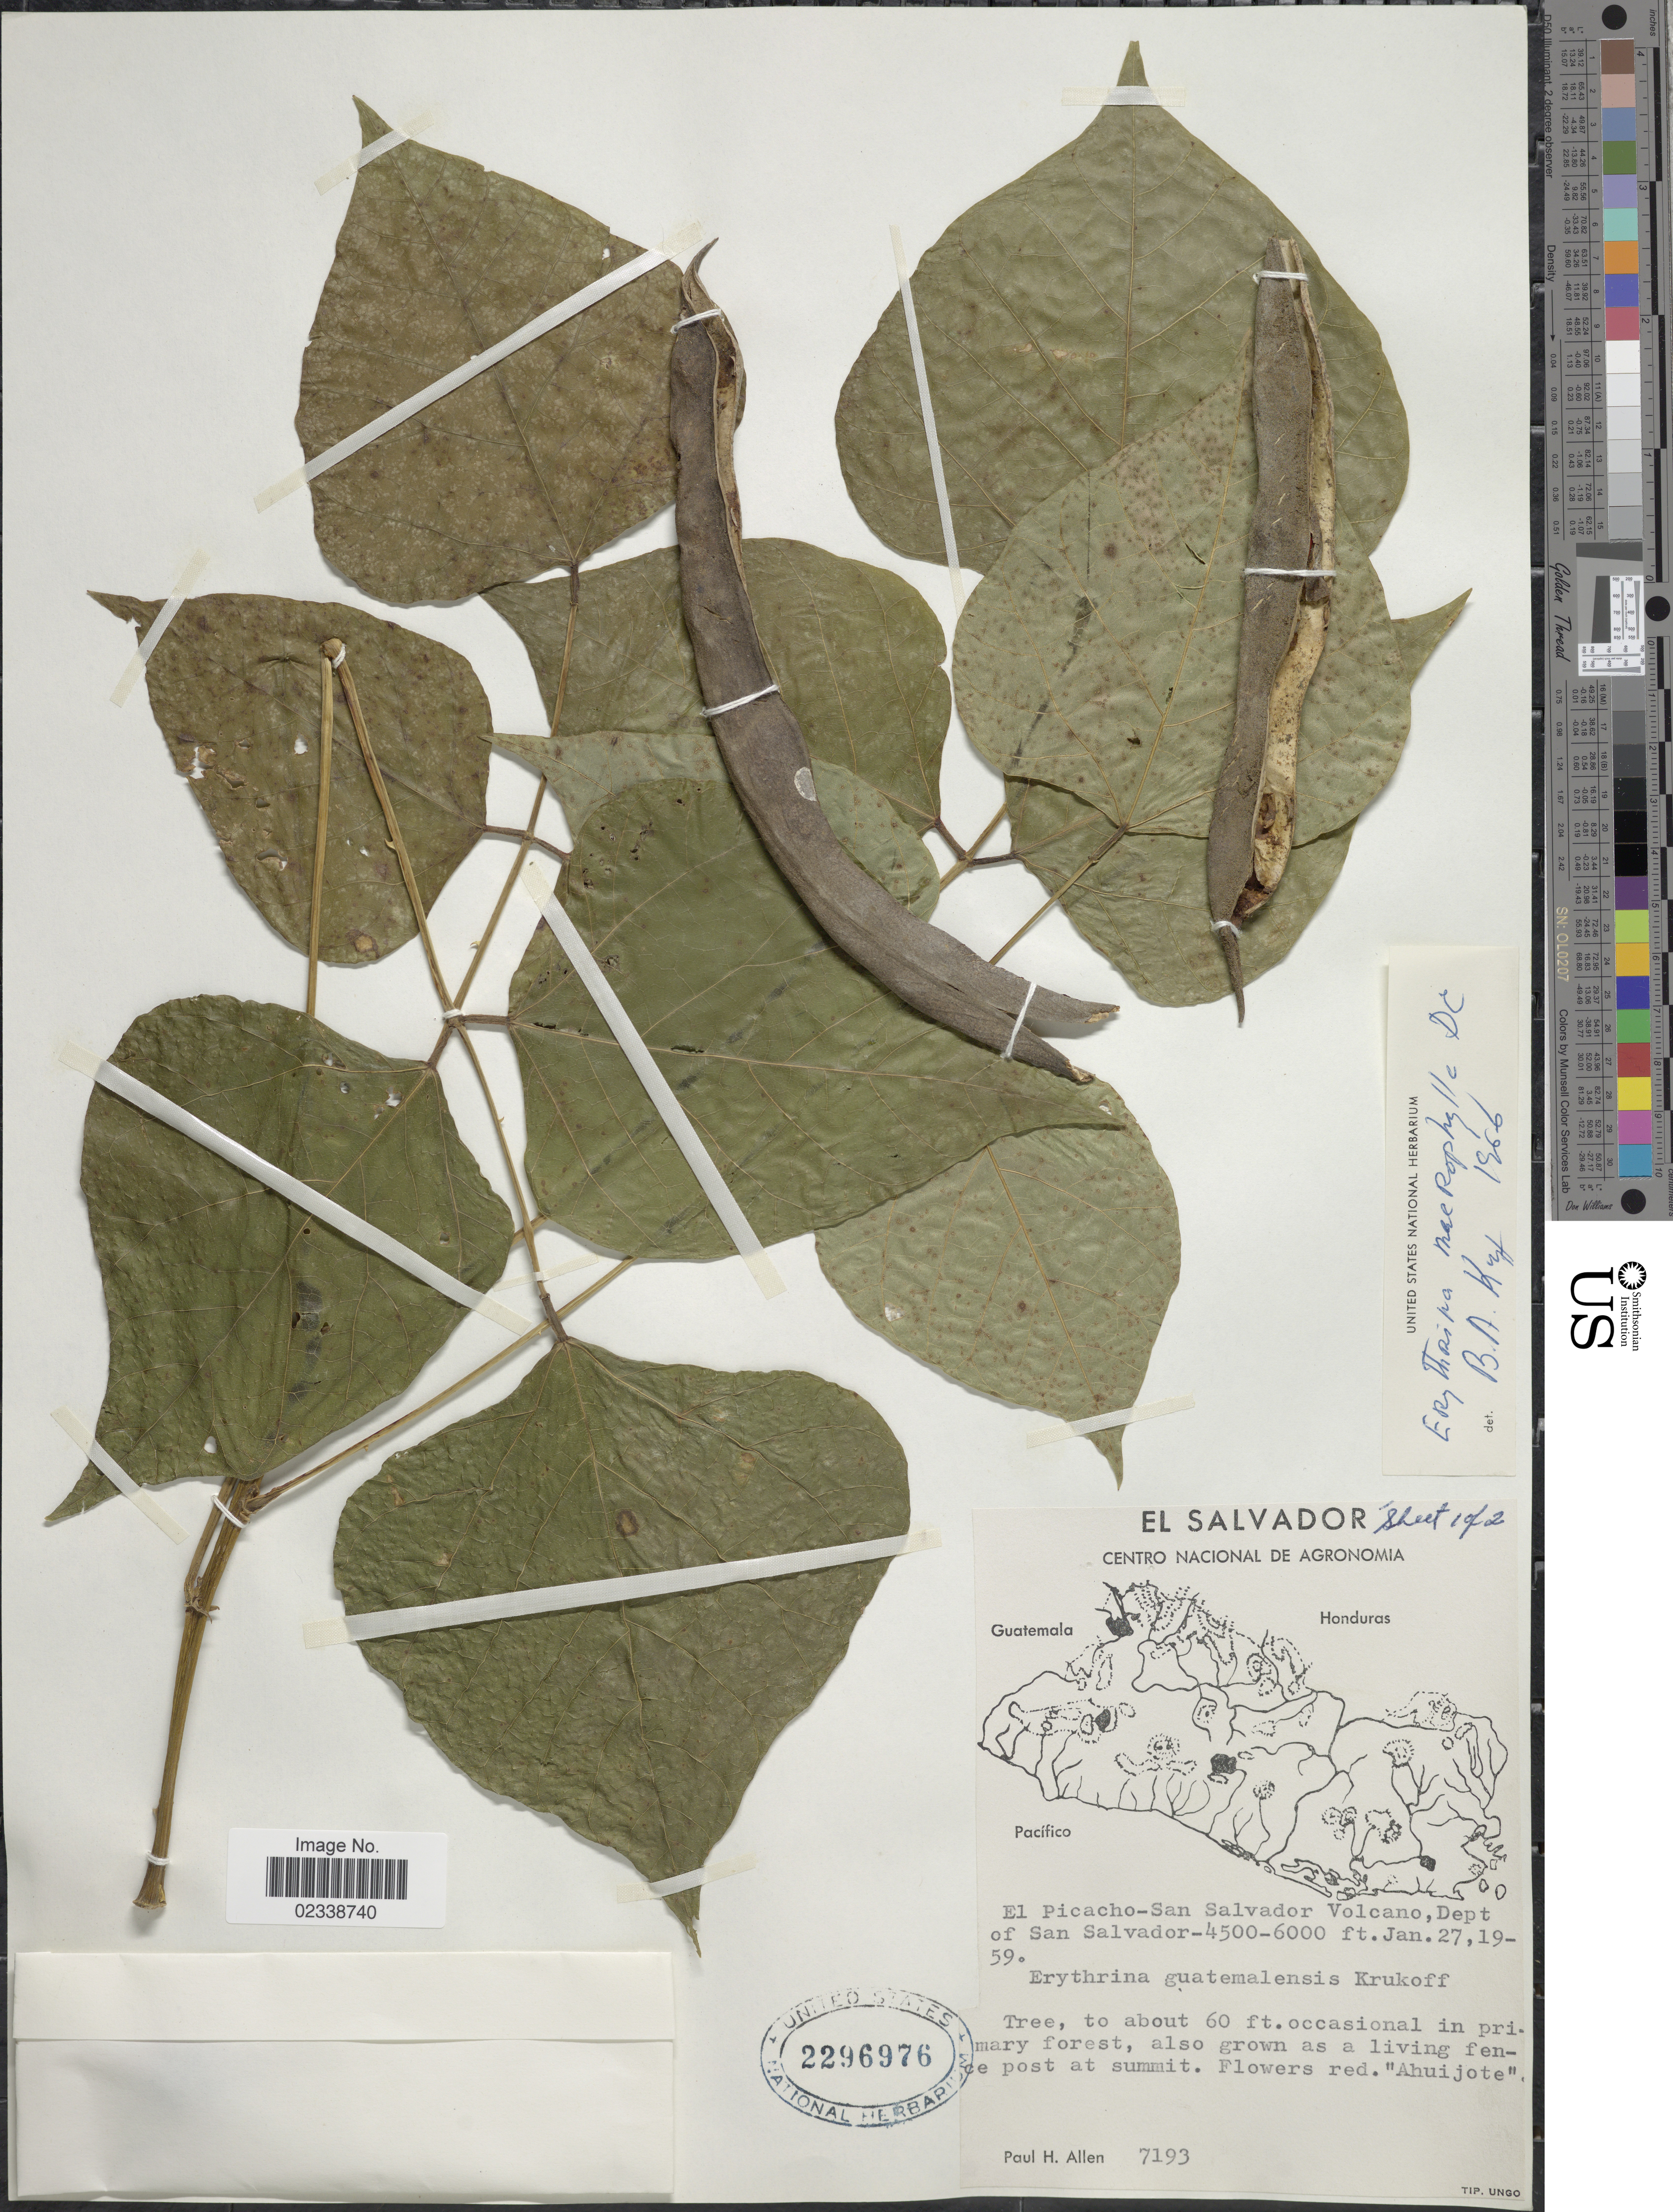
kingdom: Plantae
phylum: Tracheophyta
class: Magnoliopsida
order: Fabales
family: Fabaceae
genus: Erythrina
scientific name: Erythrina macrophylla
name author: DC.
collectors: P. H. Allen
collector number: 7193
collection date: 1959-01-27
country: El Salvador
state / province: San Salvador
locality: El Picacho-San Salvador Volacno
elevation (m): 1372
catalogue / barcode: US 2296976